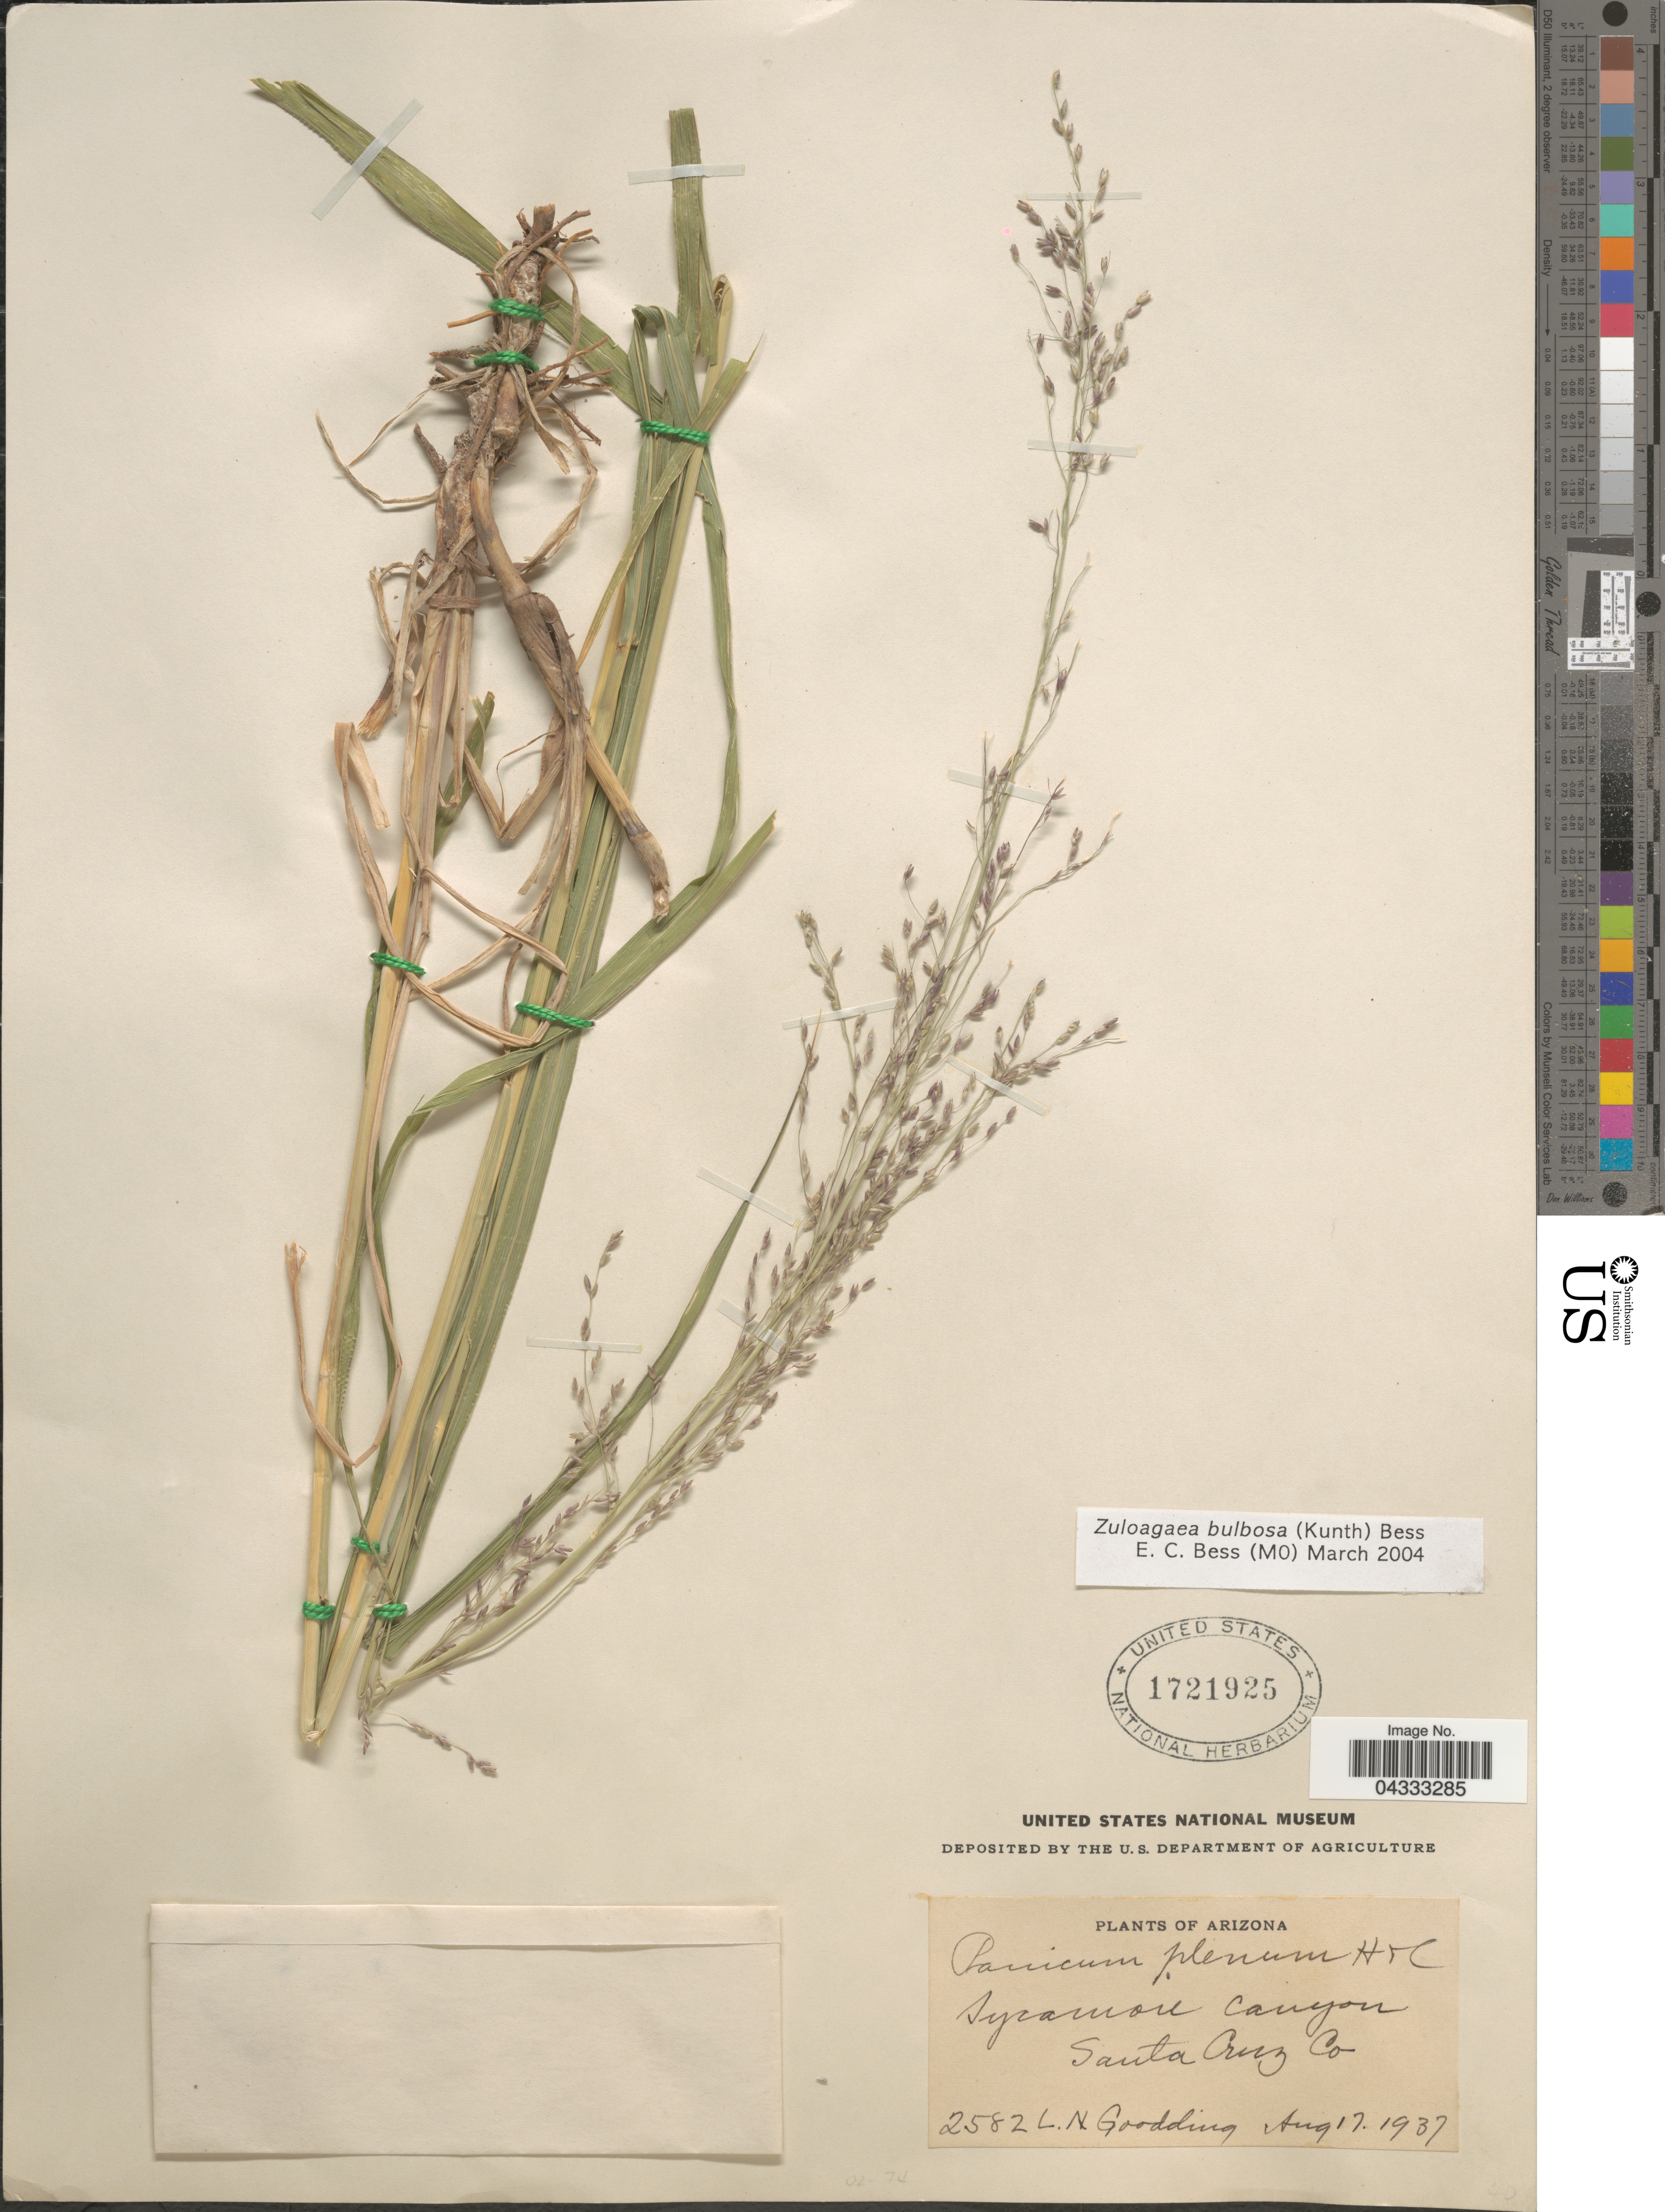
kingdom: Plantae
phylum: Tracheophyta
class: Liliopsida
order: Poales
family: Poaceae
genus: Zuloagaea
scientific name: Zuloagaea bulbosa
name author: (Kunth) E. Bess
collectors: L. N. Goodding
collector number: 2582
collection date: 1937-08-17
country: United States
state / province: Arizona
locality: Sycamore Canyon. Santa Cruz Co.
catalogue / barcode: US 1721925